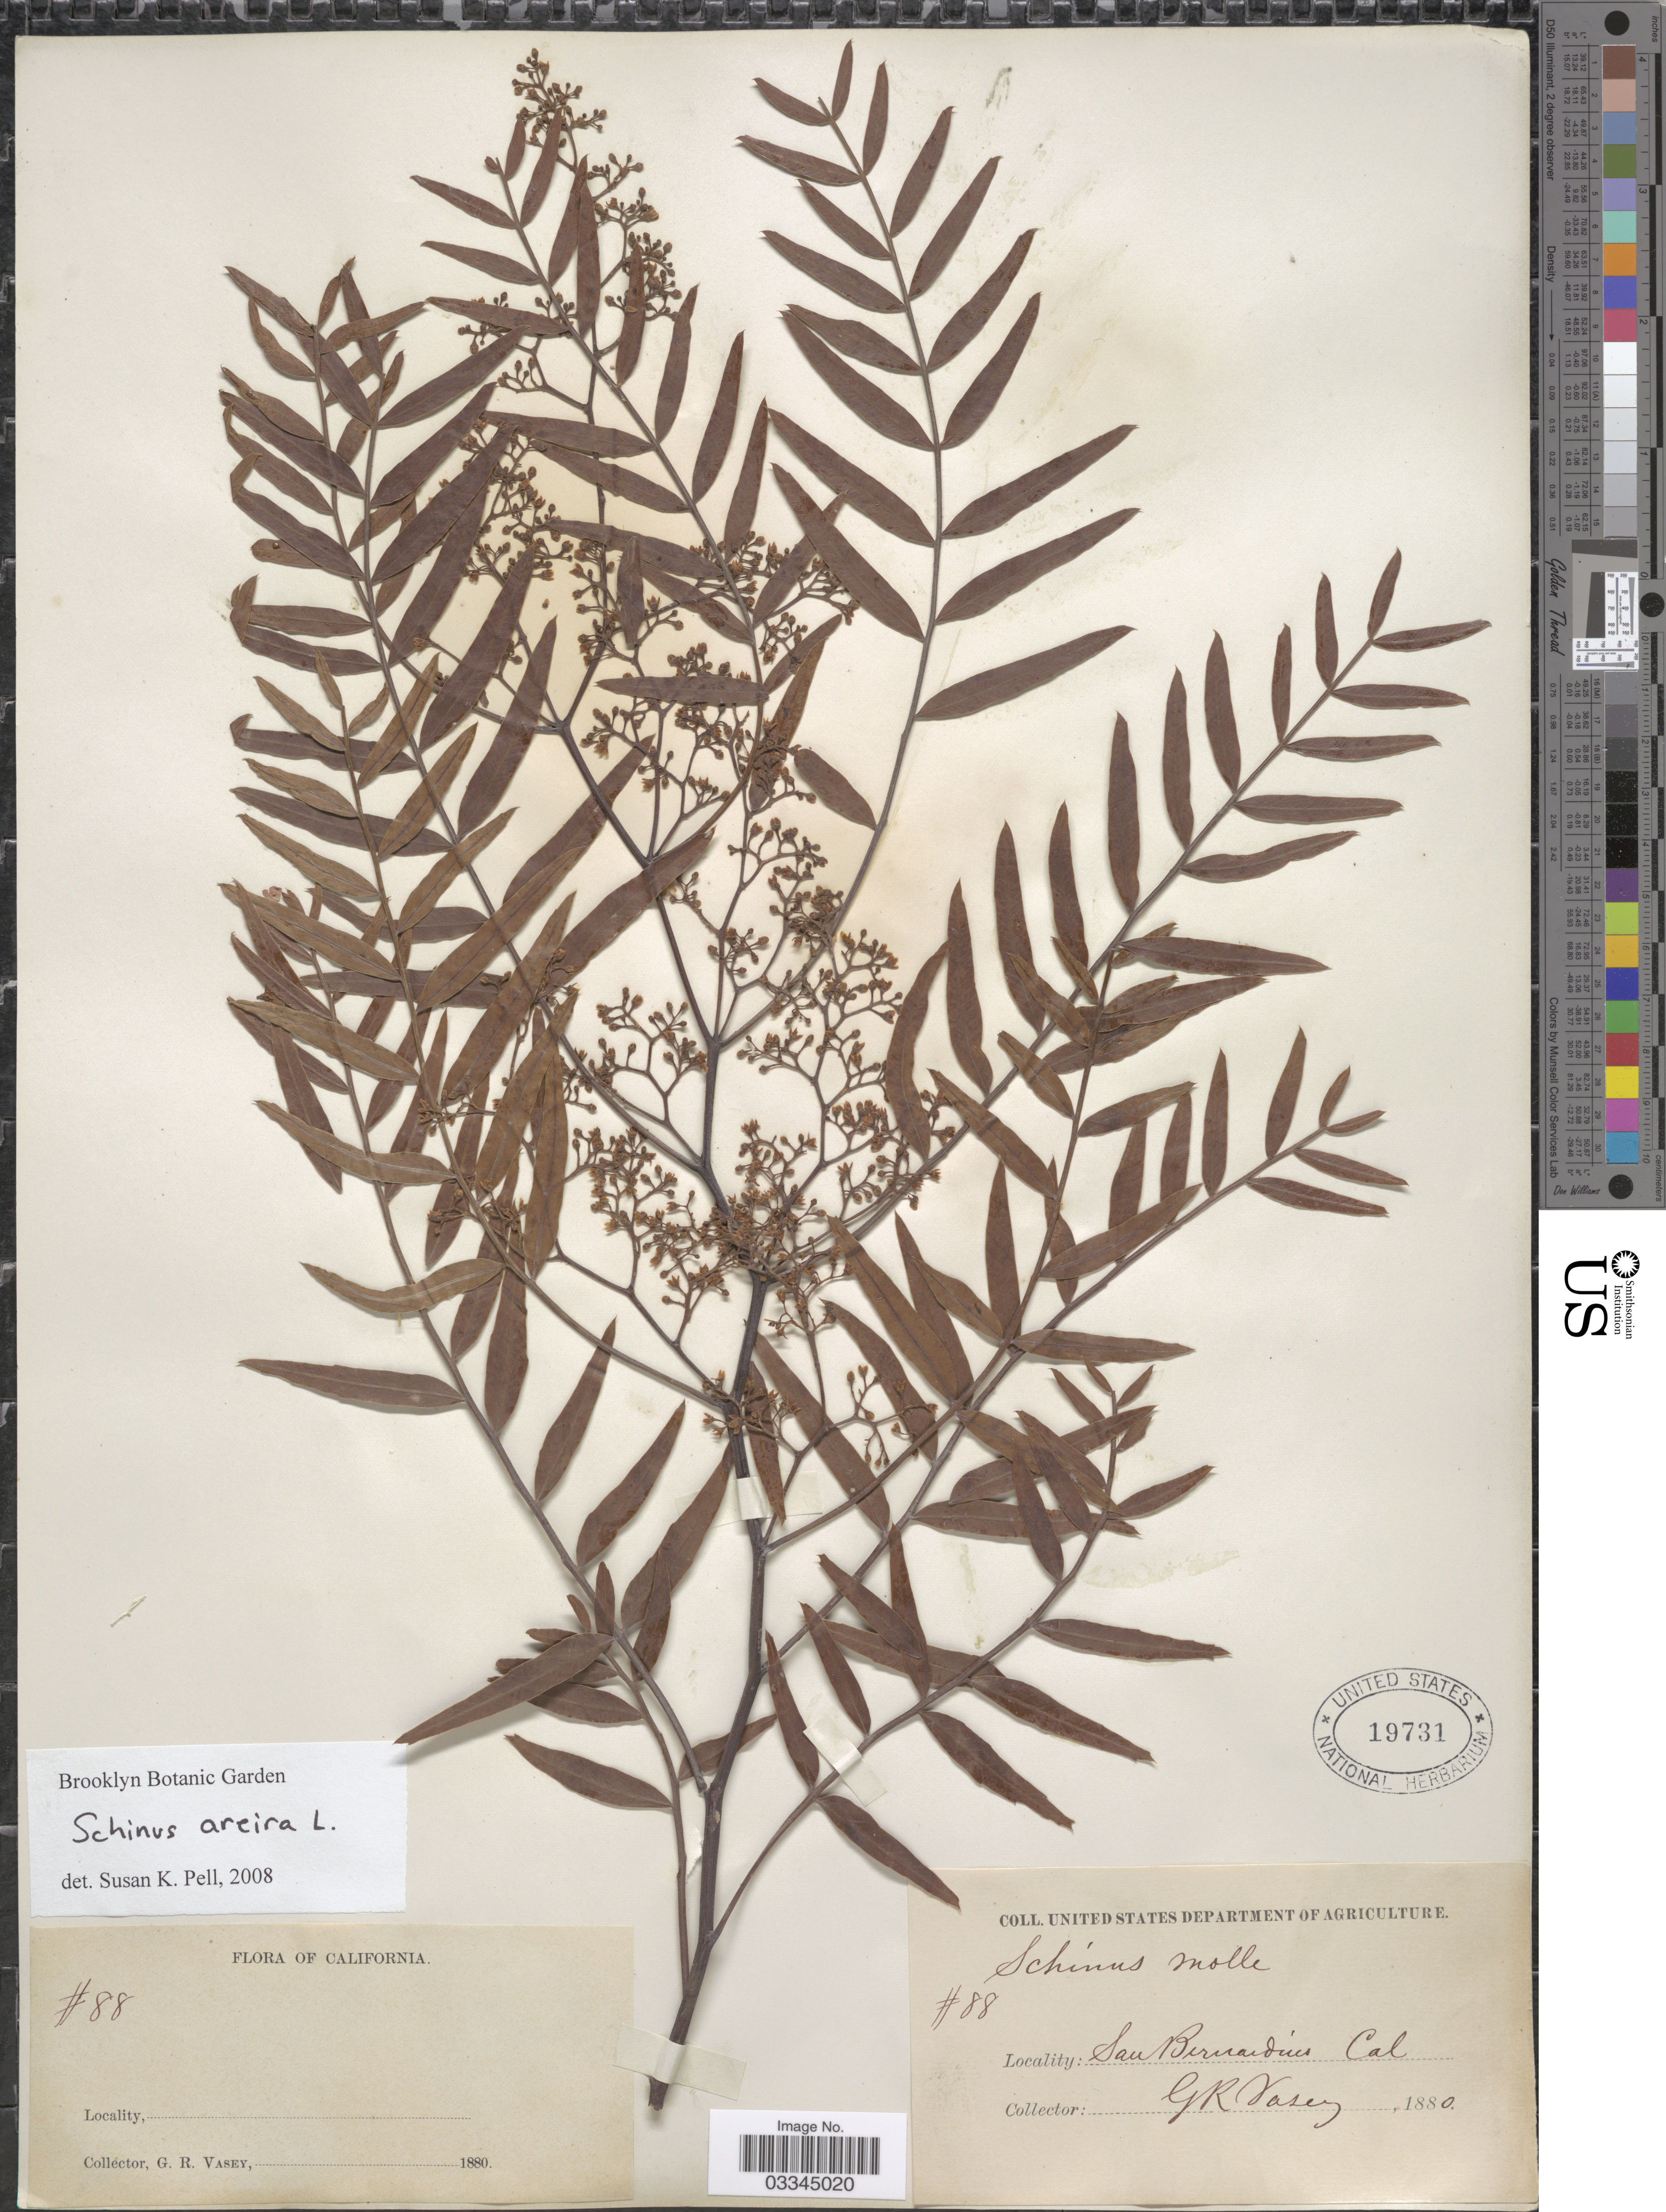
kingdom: Plantae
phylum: Tracheophyta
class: Magnoliopsida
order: Sapindales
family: Anacardiaceae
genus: Schinus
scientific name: Schinus molle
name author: L.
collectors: G. R. Vasey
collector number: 88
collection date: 1880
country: United States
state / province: California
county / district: San Bernardino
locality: San Bernardino.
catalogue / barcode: US 19731